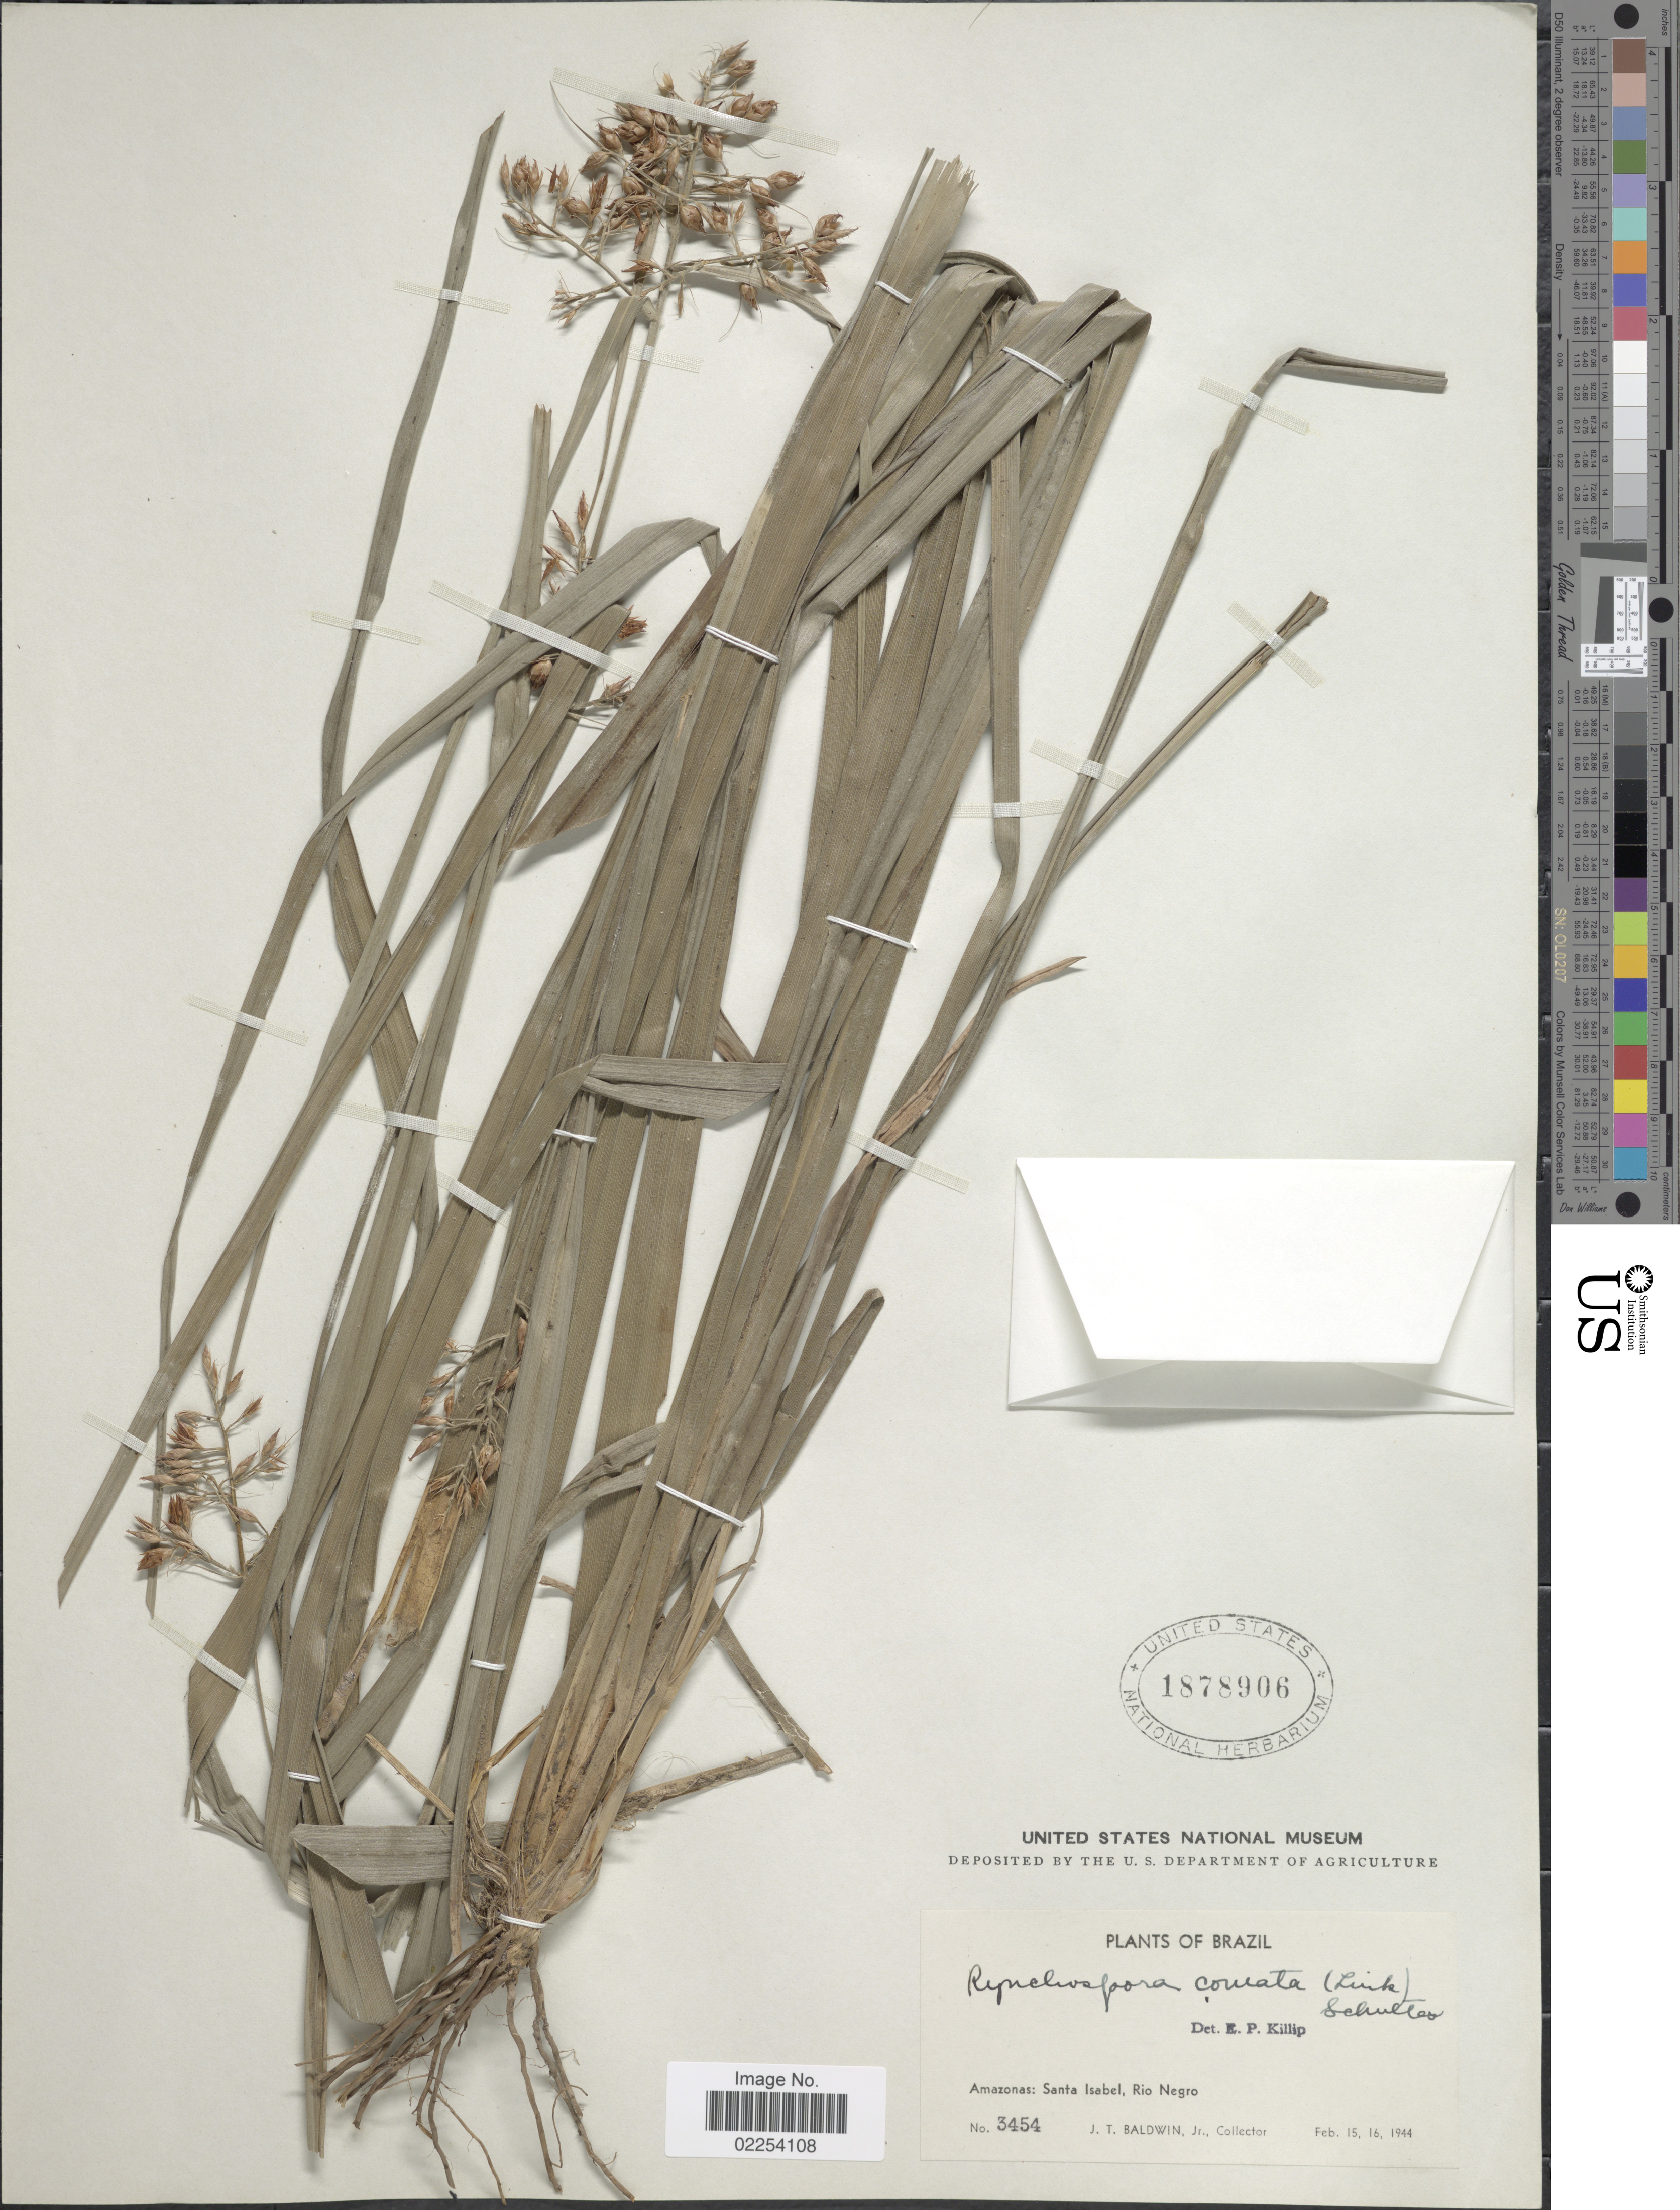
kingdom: Plantae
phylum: Tracheophyta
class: Liliopsida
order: Poales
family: Cyperaceae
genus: Rhynchospora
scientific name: Rhynchospora comata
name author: (Link) Schult.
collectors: J. T. Baldwin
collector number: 3454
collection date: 1944-02-15/1944-02-16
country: Venezuela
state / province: Amazonas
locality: Santa Isabel, Rio Negro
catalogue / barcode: US 1878906